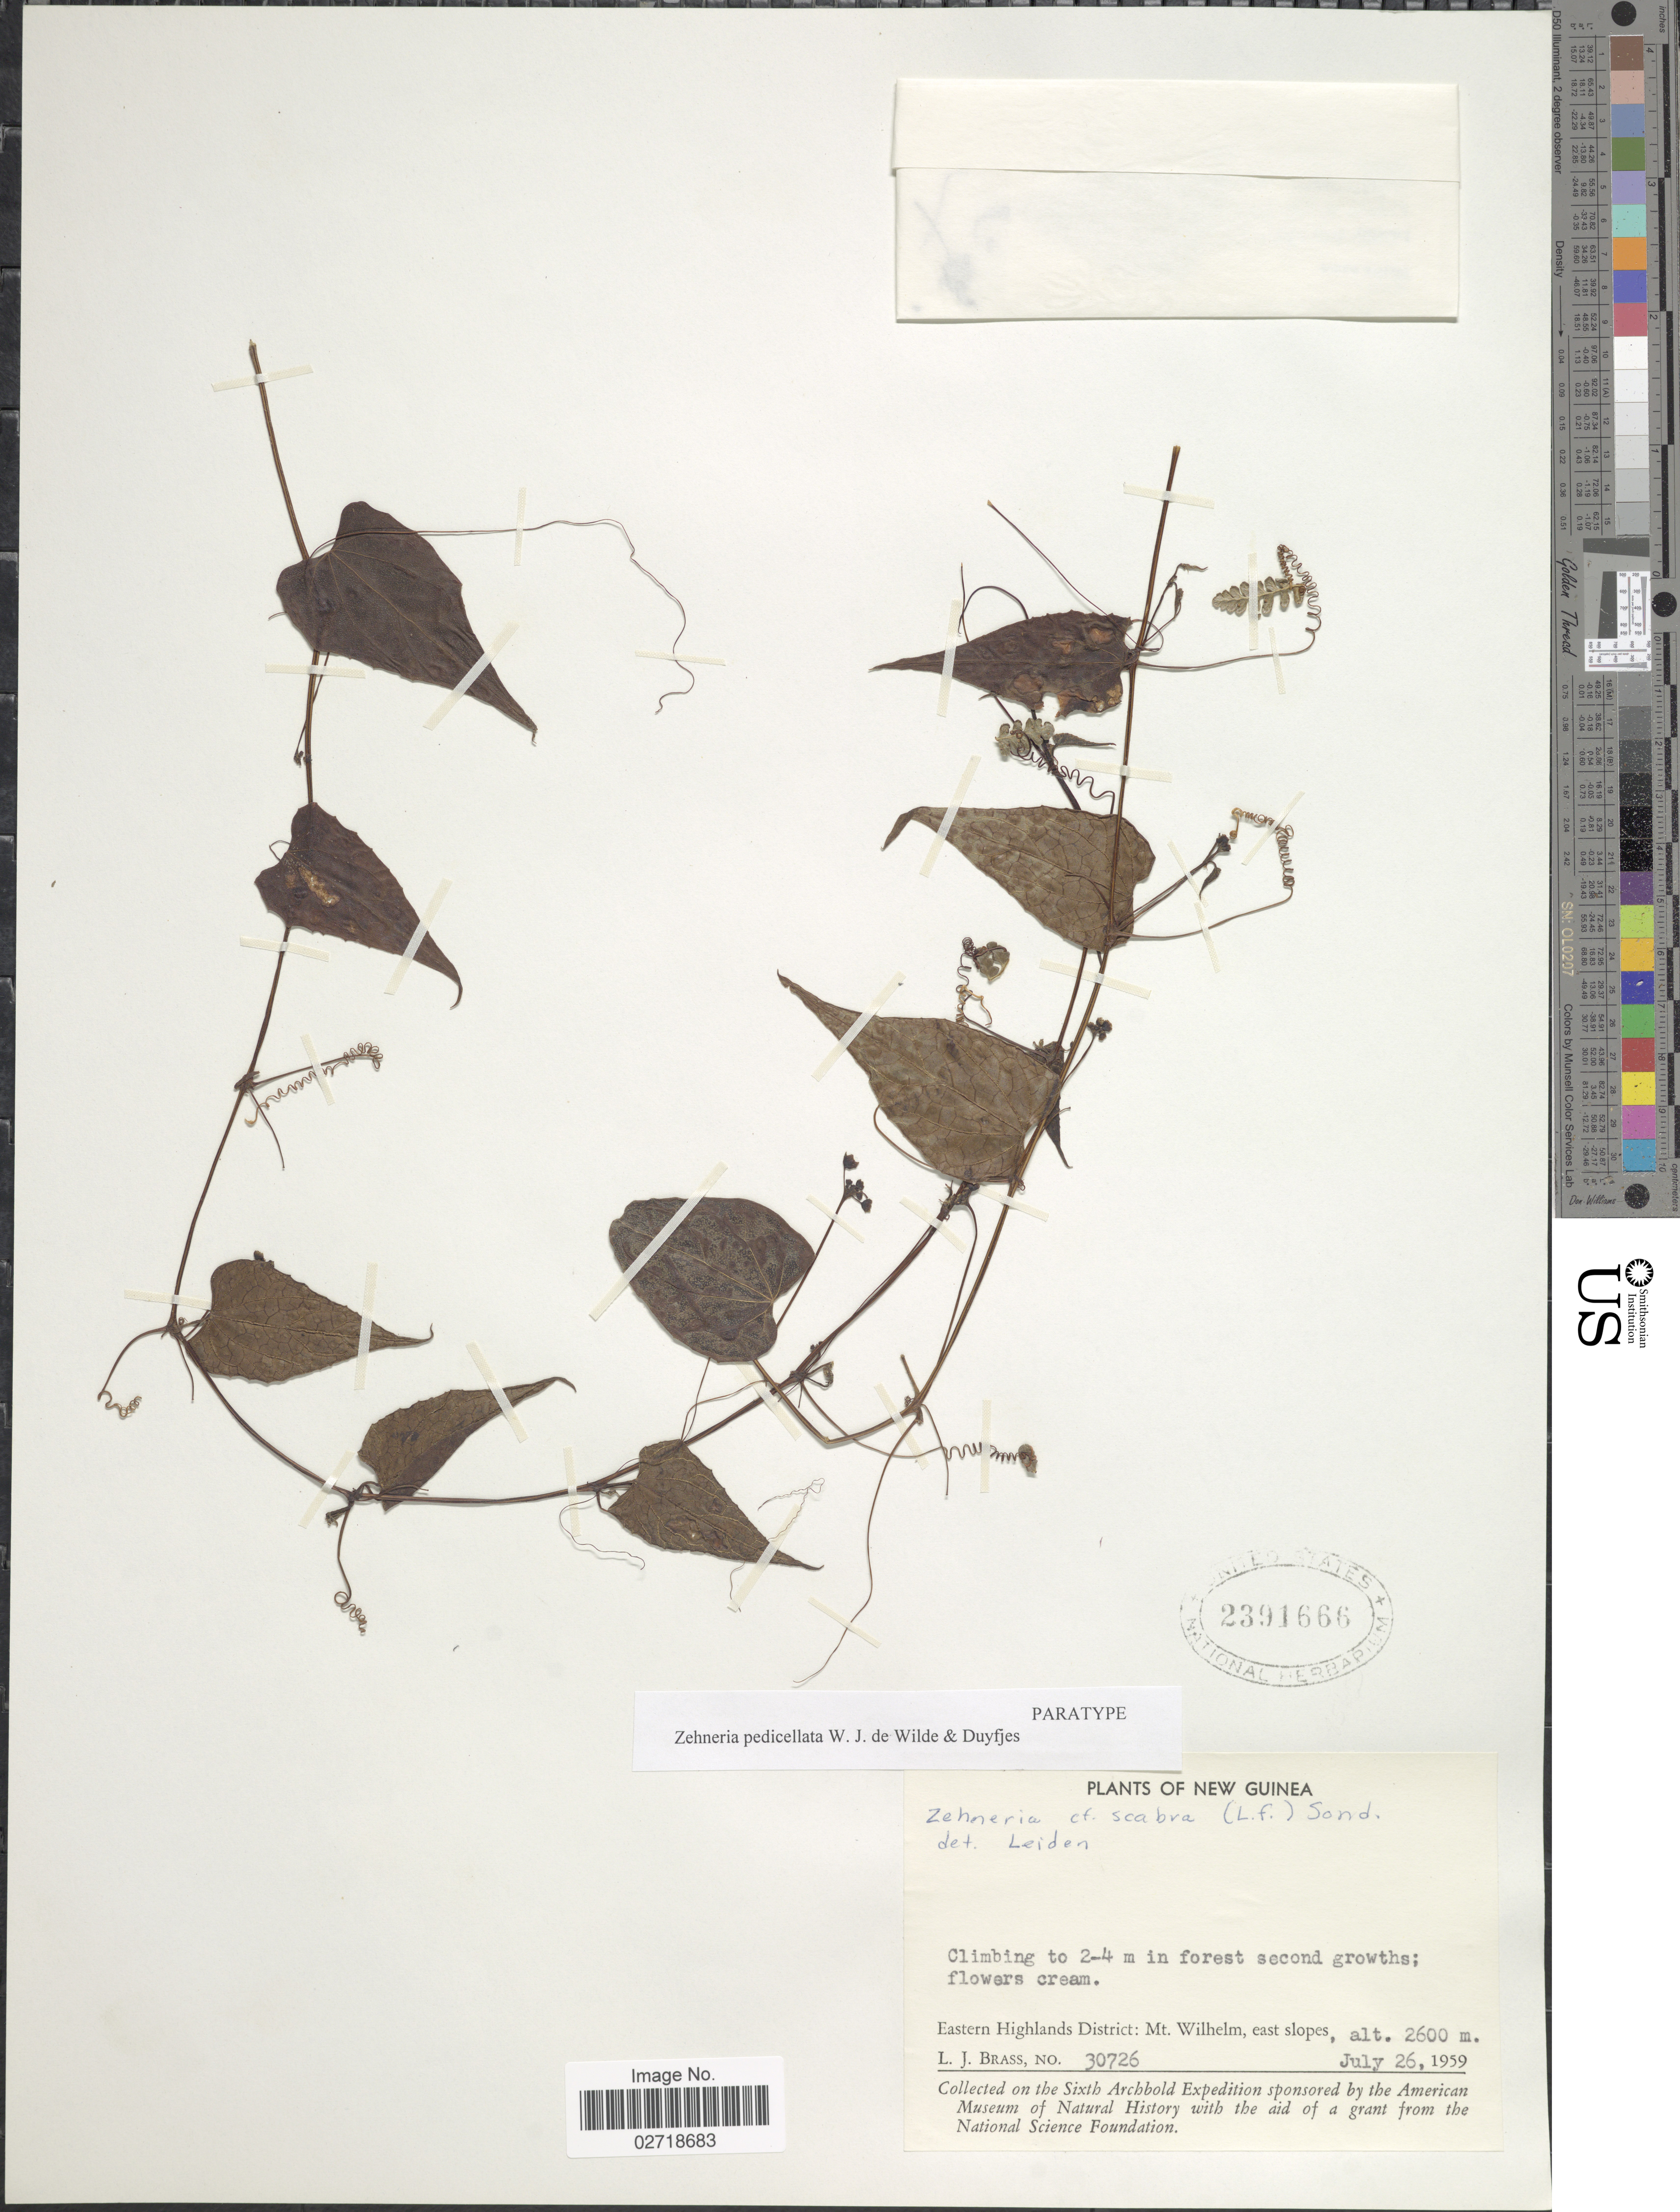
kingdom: Plantae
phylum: Tracheophyta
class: Magnoliopsida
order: Cucurbitales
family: Cucurbitaceae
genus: Zehneria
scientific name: Zehneria pedicellata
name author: W.J. de Wilde & Duyfjes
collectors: L. J. Brass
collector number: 30726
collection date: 1959-07-26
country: Papua New Guinea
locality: New Guinea, Eastern Highlands District: Mt. Wilhelm, east slopes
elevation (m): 2600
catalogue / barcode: US 2391666